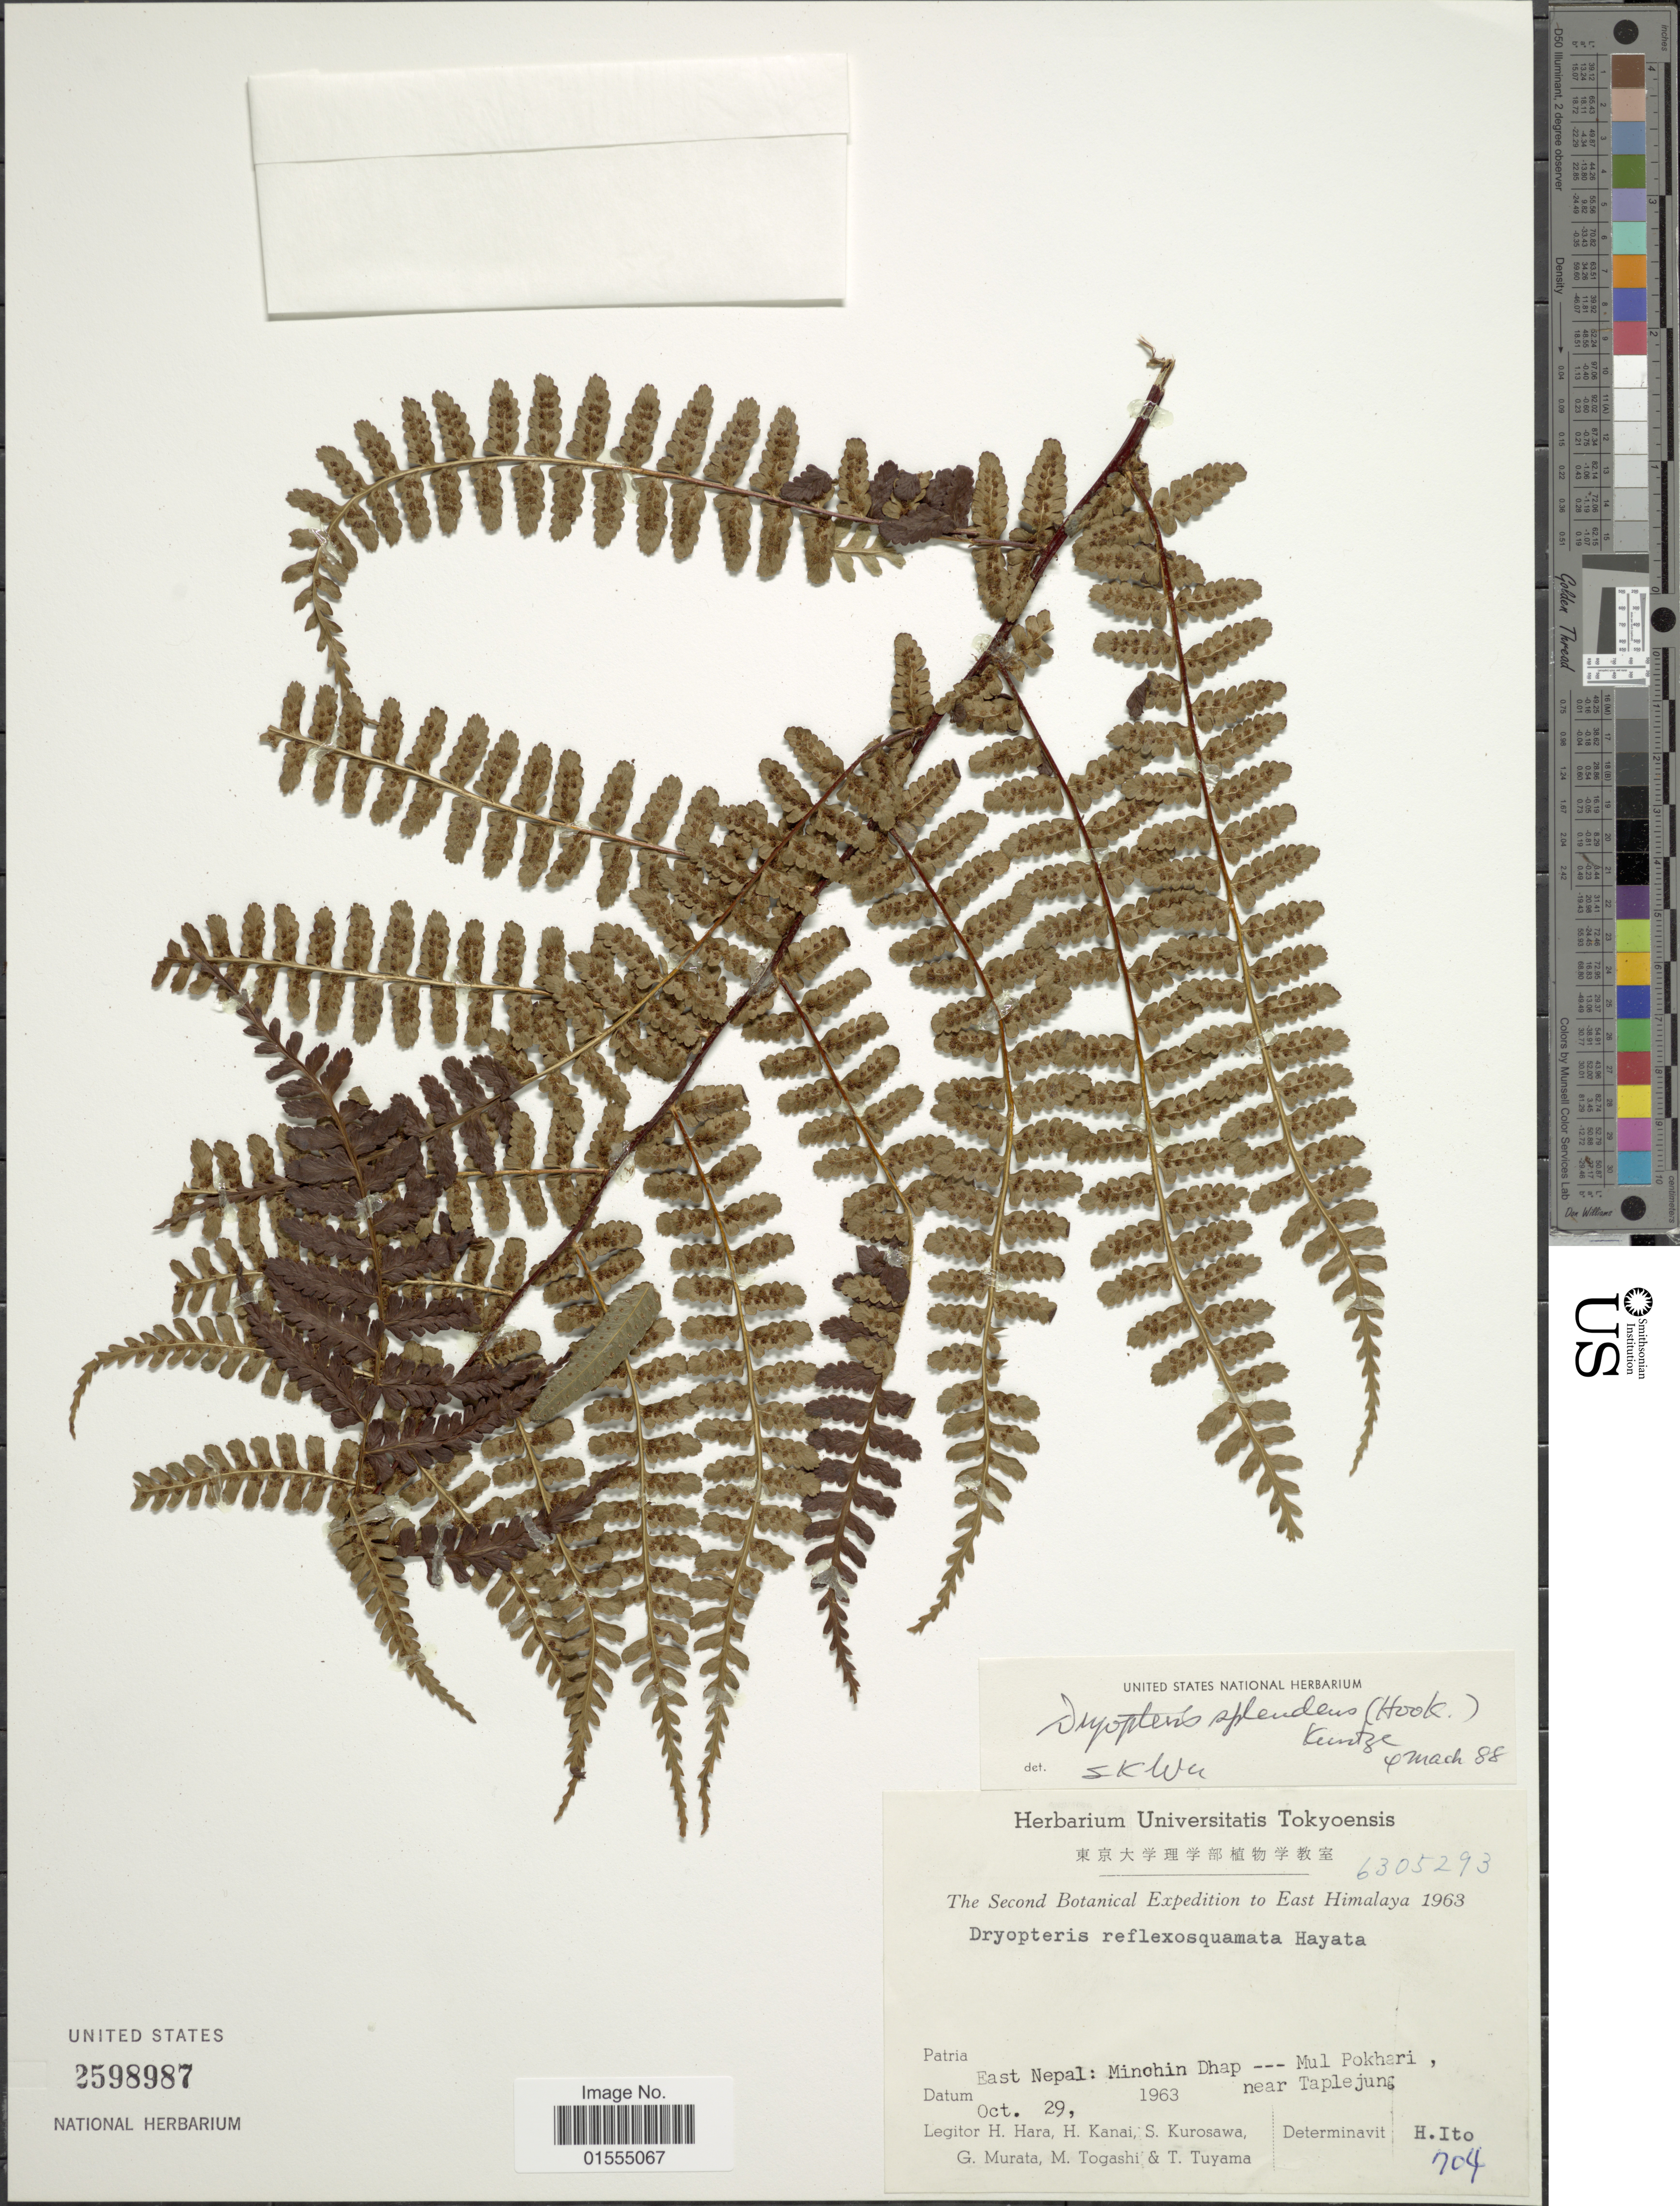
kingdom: Plantae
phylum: Tracheophyta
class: Polypodiopsida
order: Polypodiales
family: Dryopteridaceae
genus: Dryopteris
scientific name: Dryopteris splendens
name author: (Hook.) Kuntze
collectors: H. Hara, H. Kanai, S. Kurosawa, G. Murata & et al.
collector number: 6305293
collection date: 1963-10-29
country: Nepal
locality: East Nepal: Minochin Dhap, Mul Pokhari, near Taplejung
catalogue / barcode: US 2598987